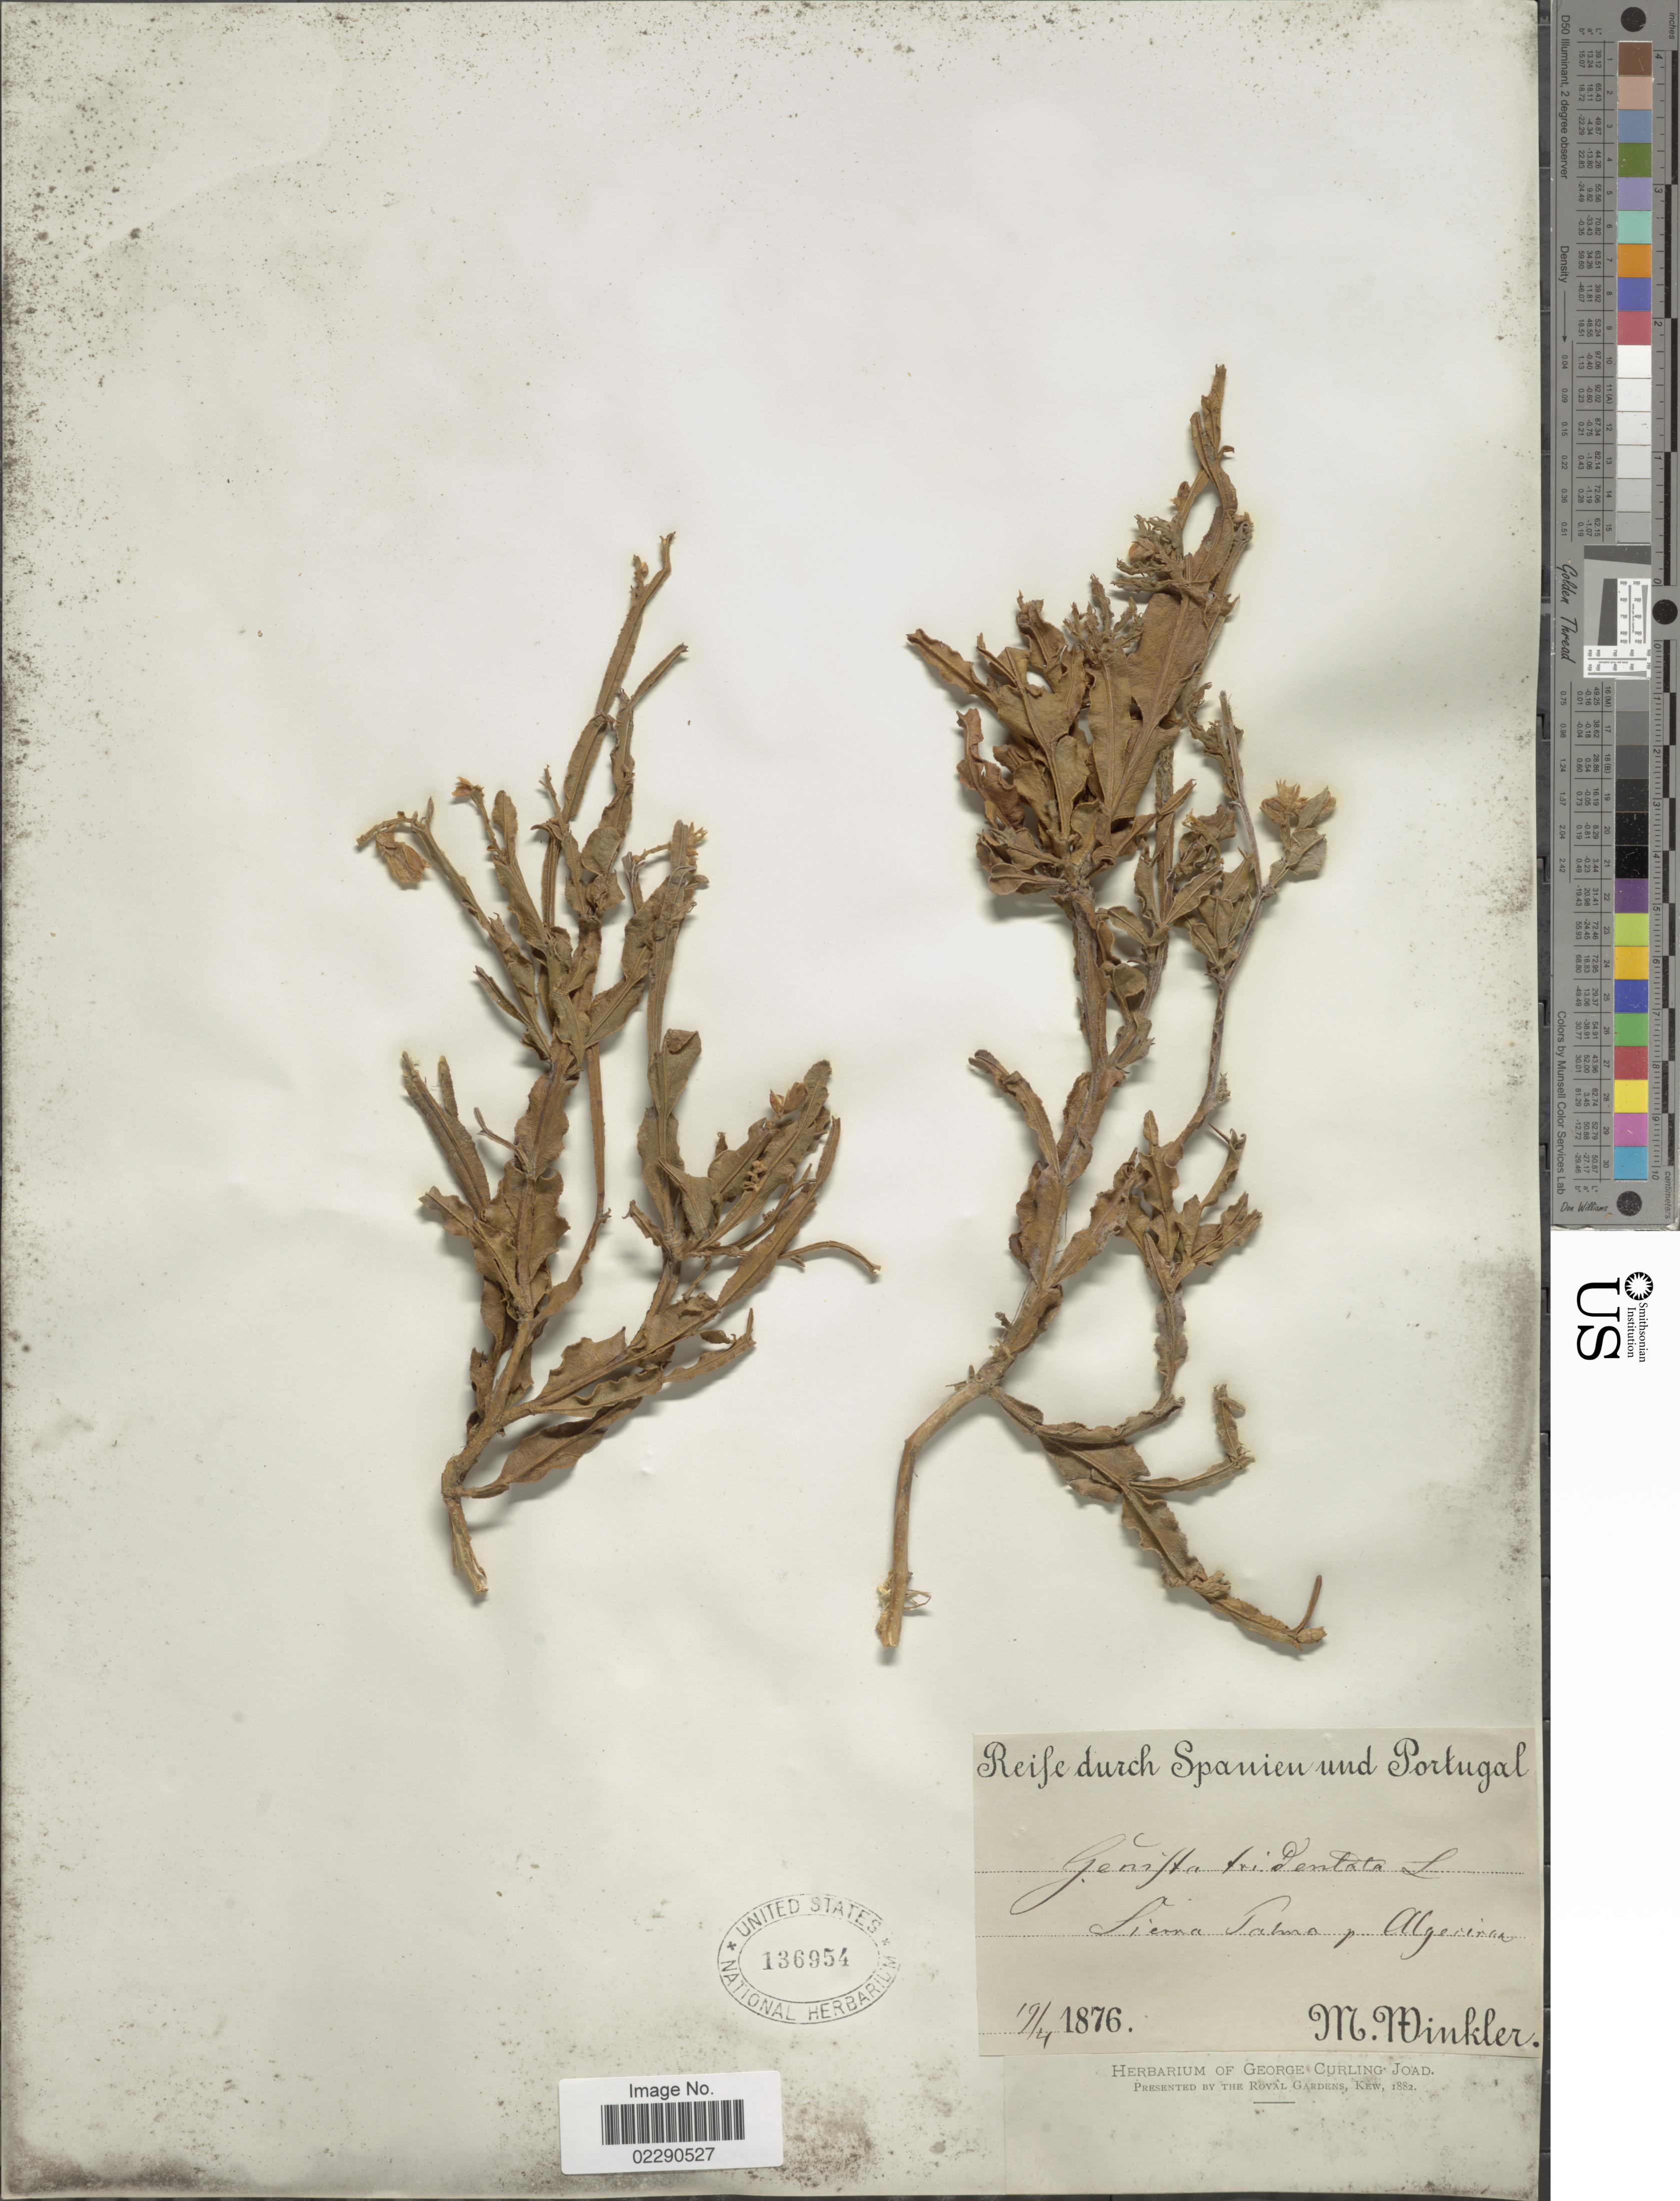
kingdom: Plantae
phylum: Tracheophyta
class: Magnoliopsida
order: Fabales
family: Fabaceae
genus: Genista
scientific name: Genista tridentata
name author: L.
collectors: M. Winkler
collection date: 1876-04-19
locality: Spanien und Portugal, Sierra Palma p Algeriran [interpreted]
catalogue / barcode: US 136954